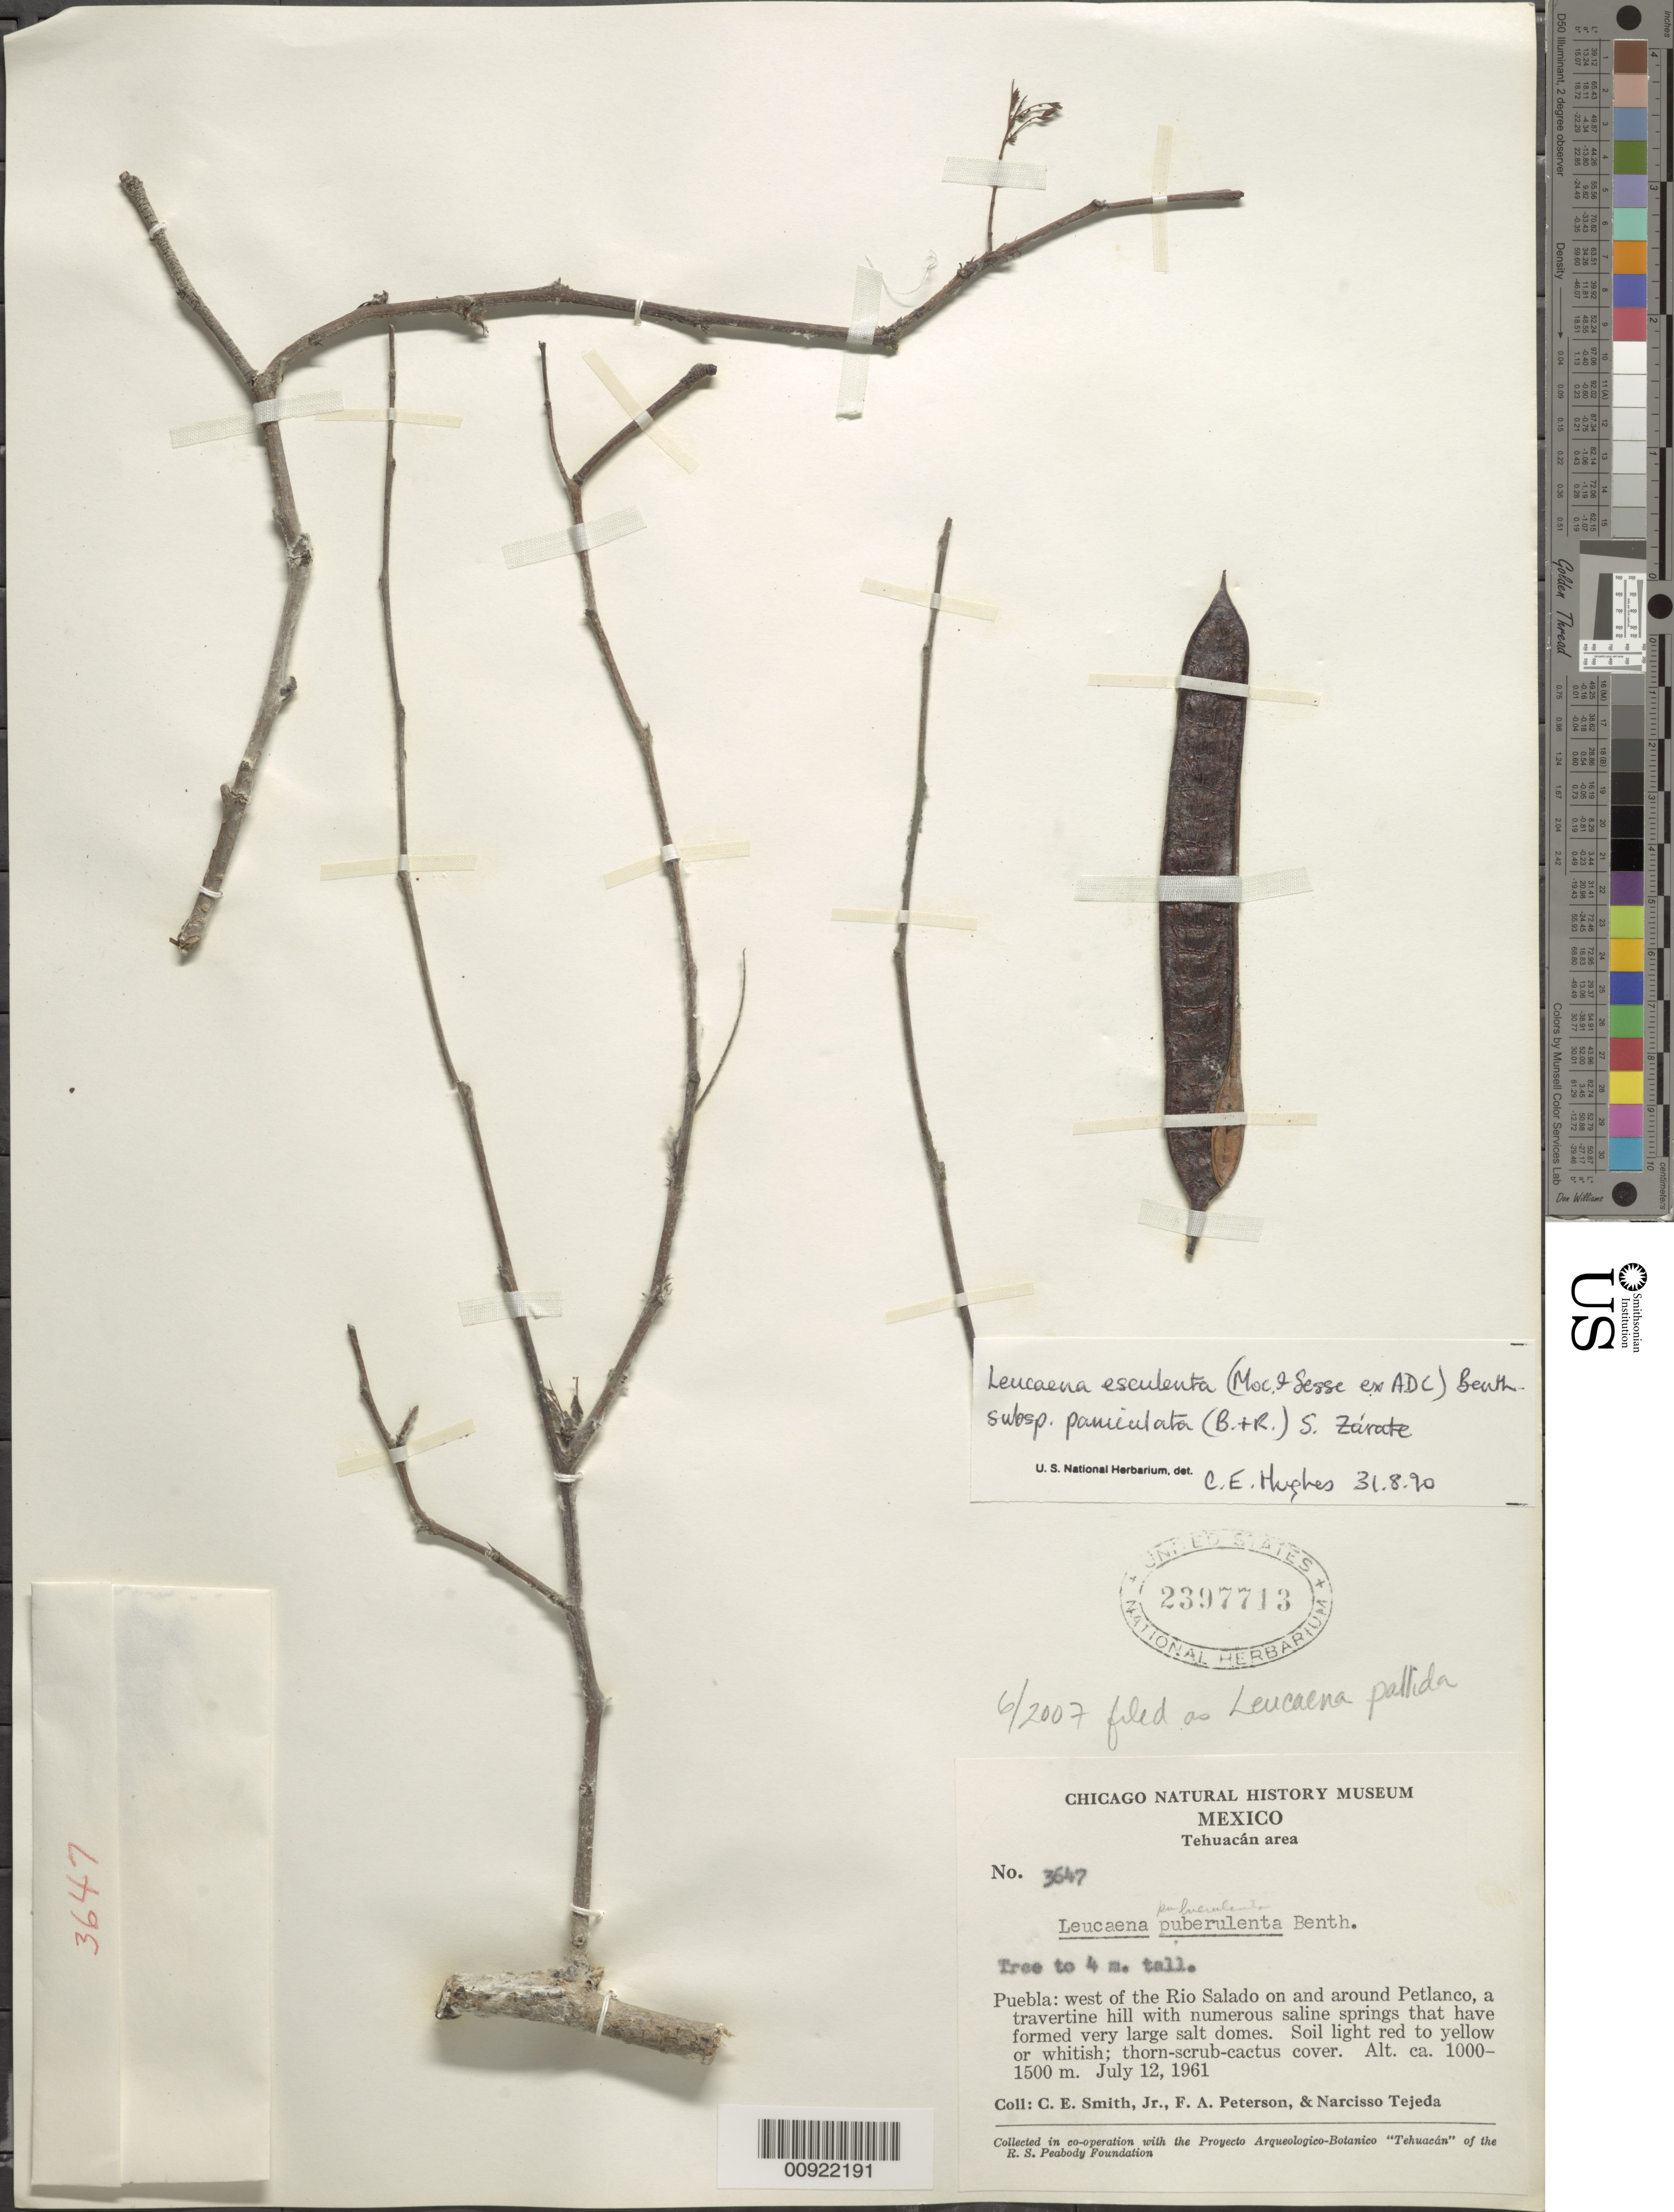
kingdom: Plantae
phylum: Tracheophyta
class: Magnoliopsida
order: Fabales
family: Fabaceae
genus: Leucaena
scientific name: Leucaena pallida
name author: Britton & Rose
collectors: C. E. Smith Jr., F. A. Peterson & N. Tejeda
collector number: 3647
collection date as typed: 12 Jul 1961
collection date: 1961-07-12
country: Mexico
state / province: Puebla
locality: Puebla: west of the Río Salado on and around Petlanco.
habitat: A travertine hill with numerous saline springs that have formed very large salt domes. Soil light red to yellow or whitish; thorn-scrub-cactus cover.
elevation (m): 1500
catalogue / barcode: US 2397713